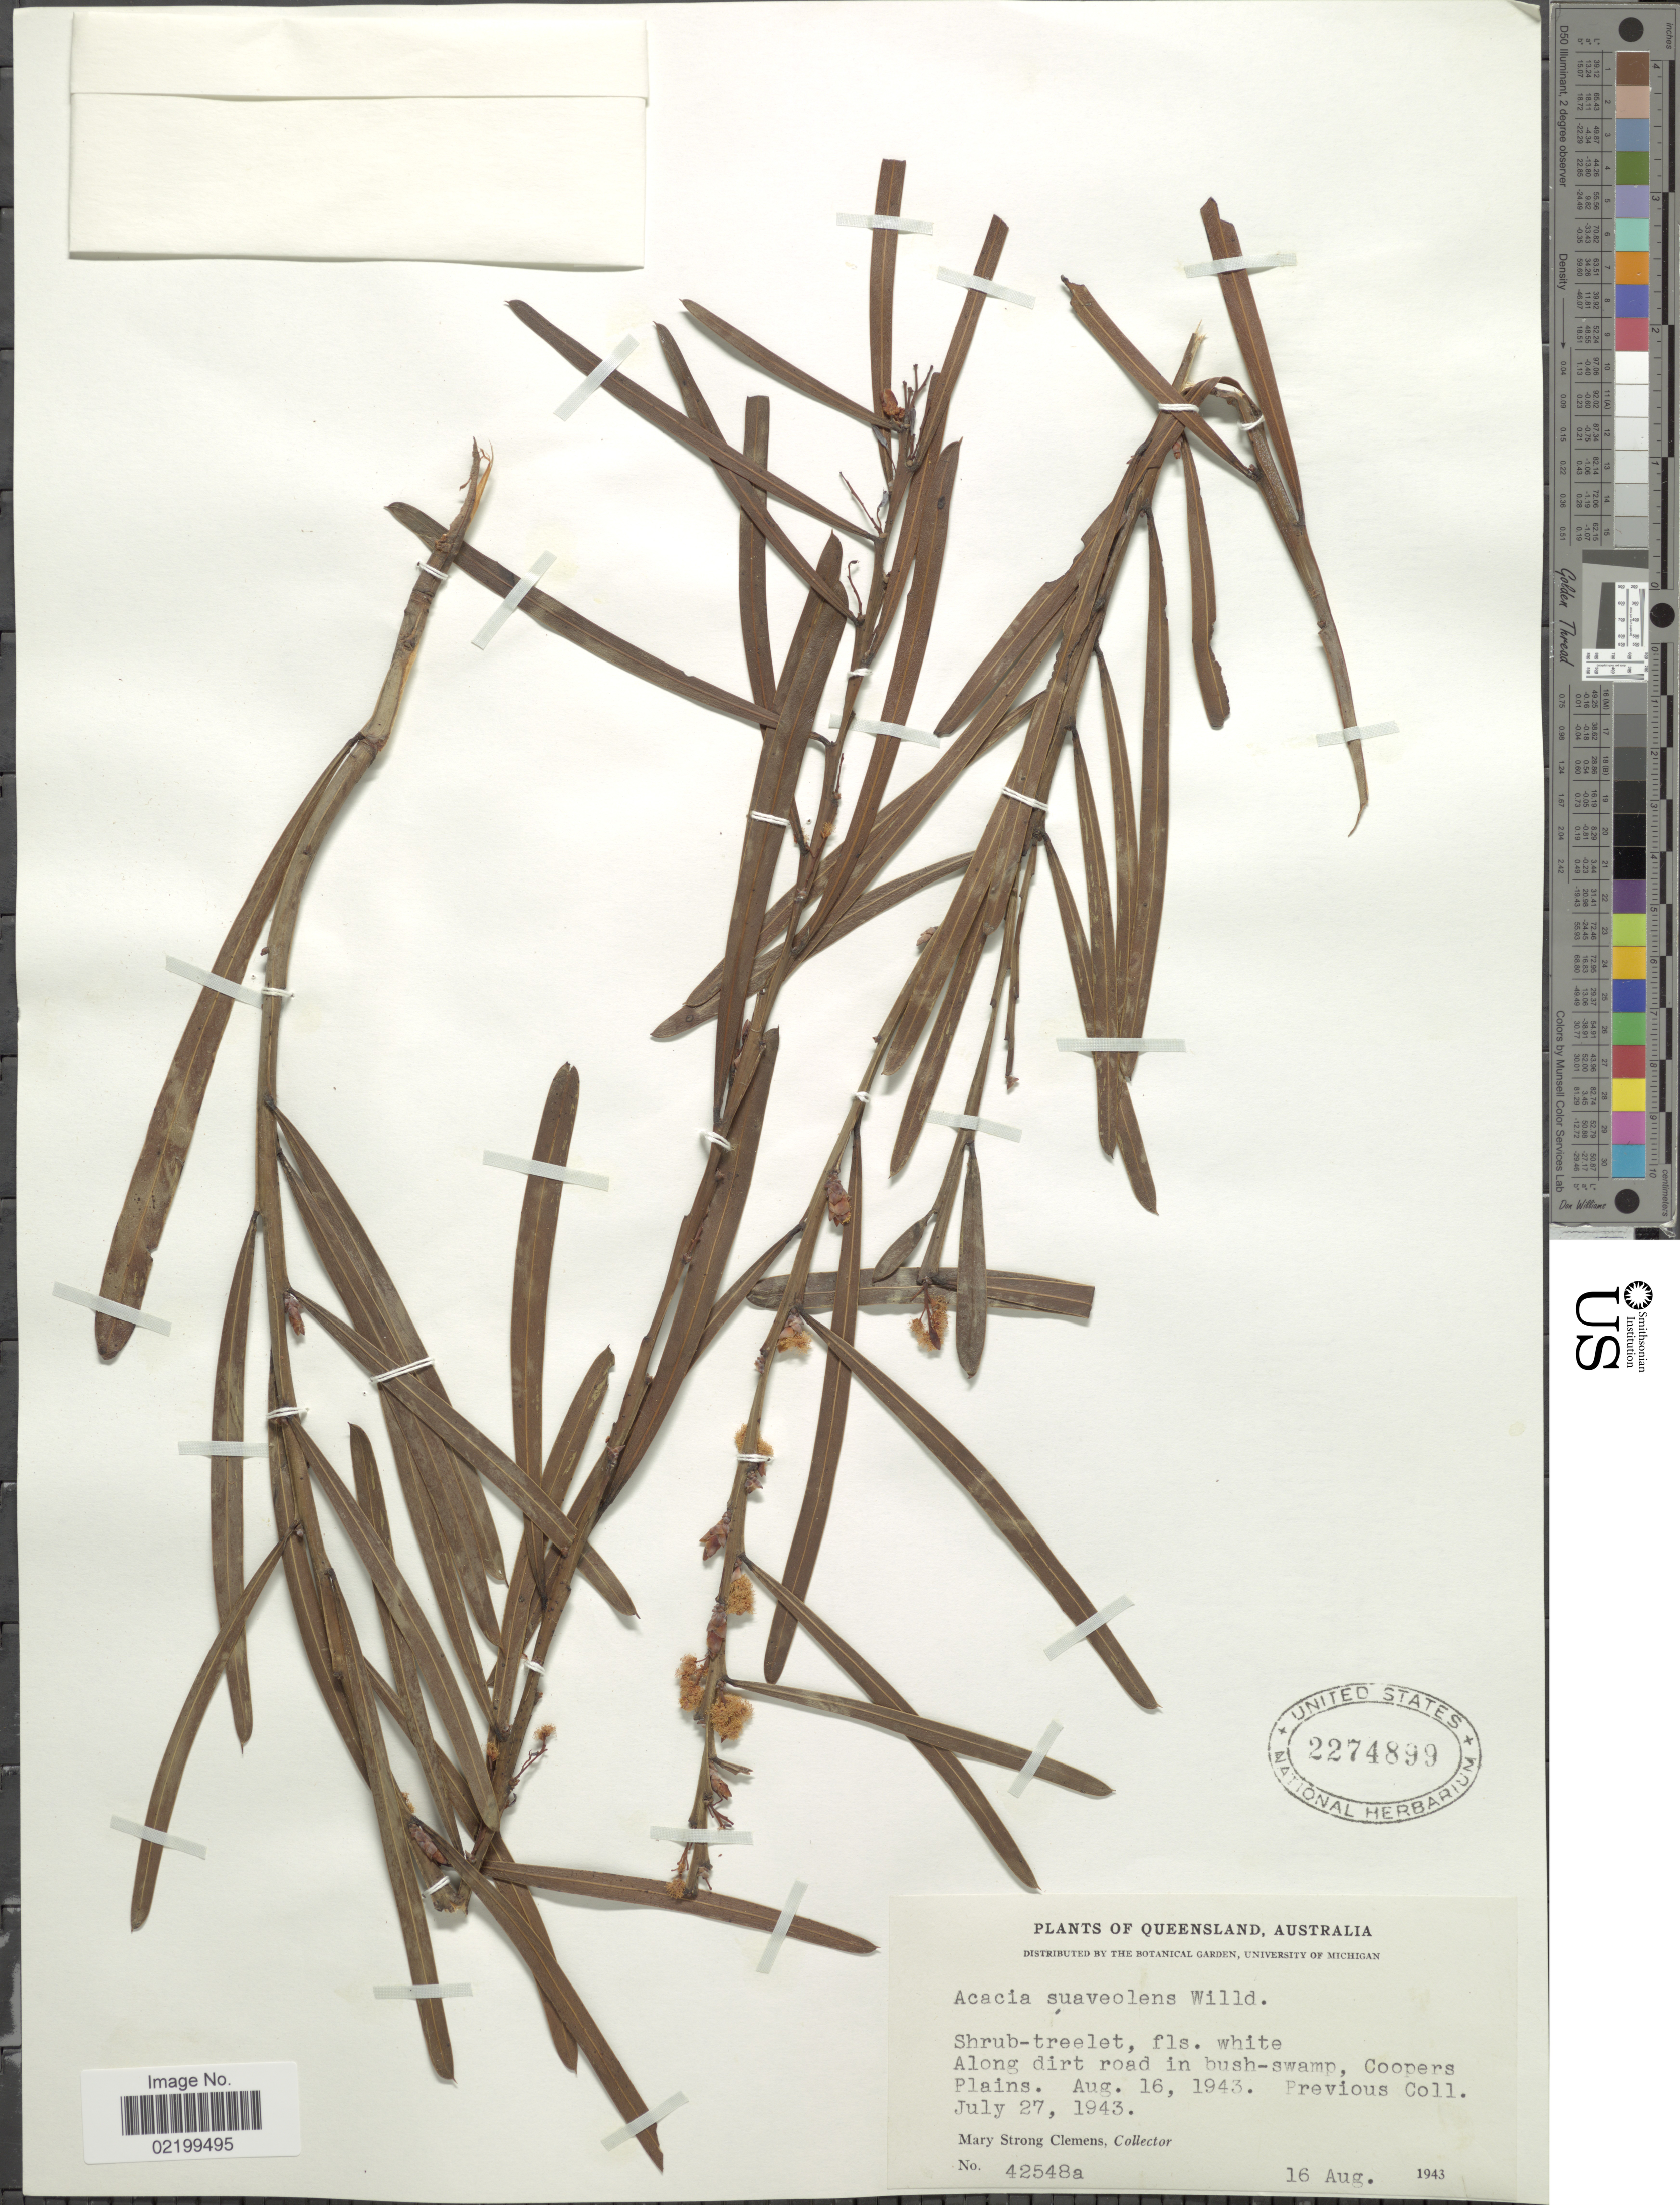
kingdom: Plantae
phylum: Tracheophyta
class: Magnoliopsida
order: Fabales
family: Fabaceae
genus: Acacia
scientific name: Acacia suaveolens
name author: (Sm.) Willd.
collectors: M. S. Clemens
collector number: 42548a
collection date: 1943-08-16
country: Australia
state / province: Queensland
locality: Along dirt road in bush-swamp, Coopers Plains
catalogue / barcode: US 2274899